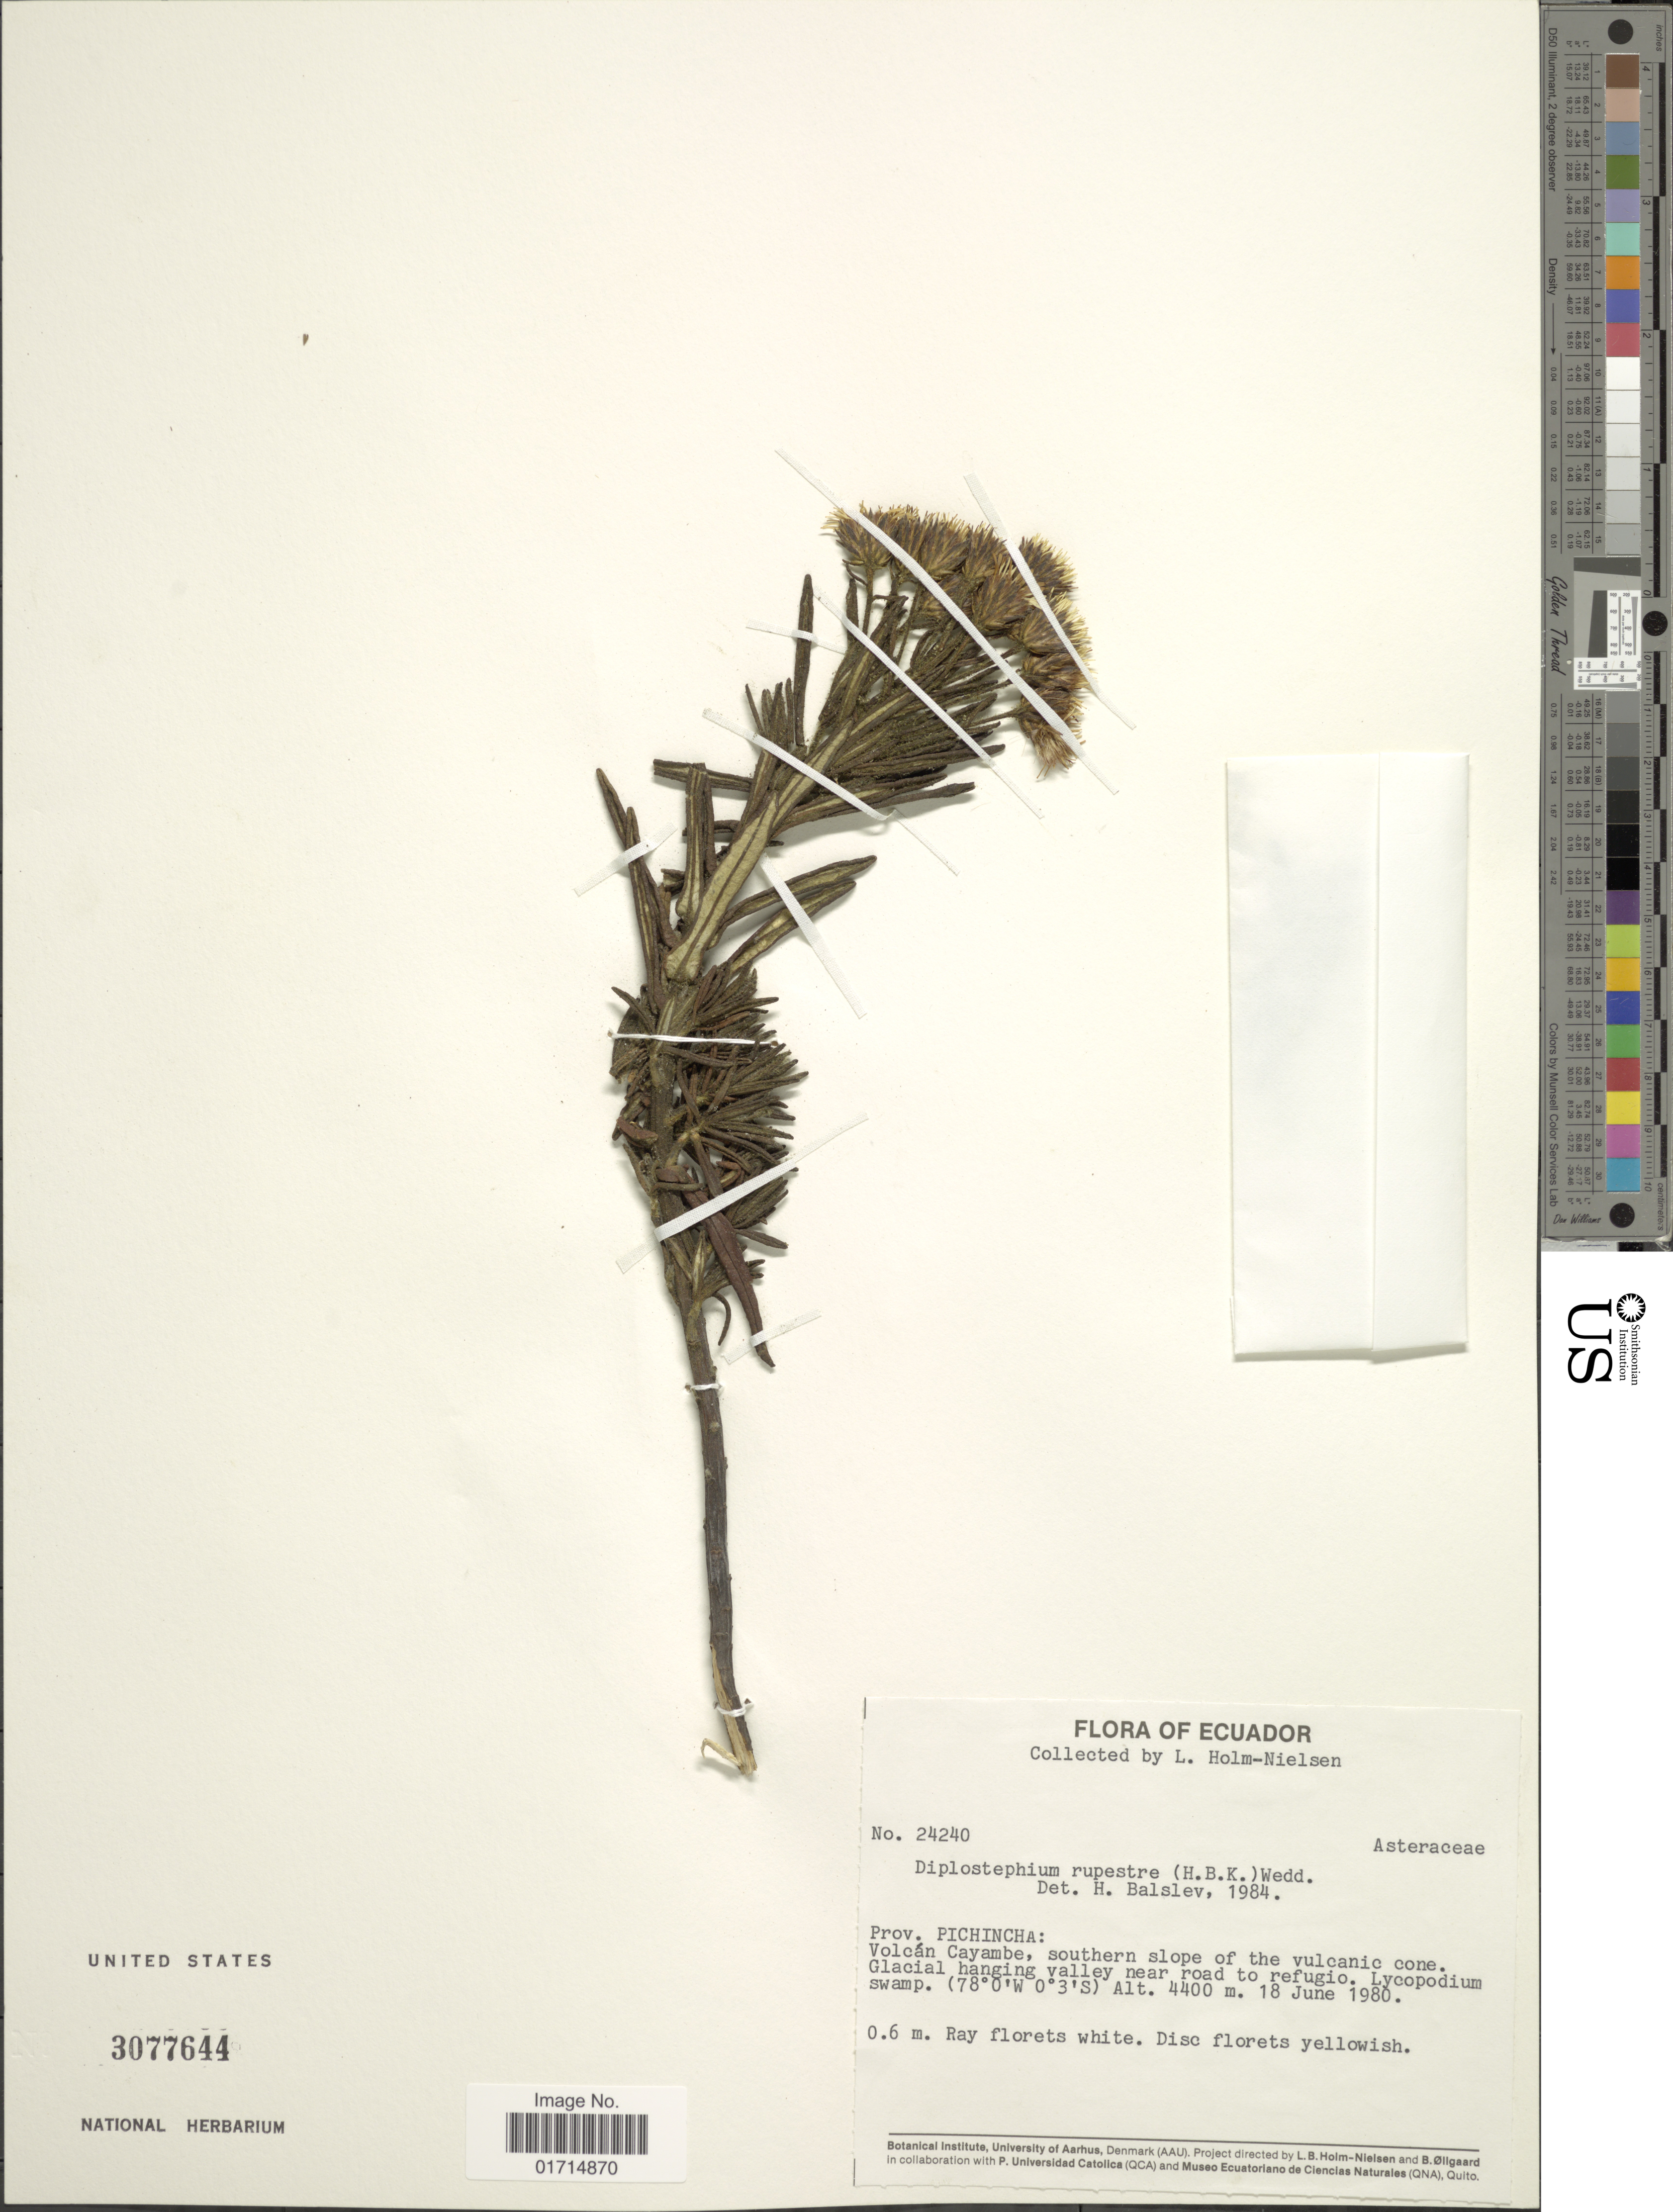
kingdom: Plantae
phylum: Tracheophyta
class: Magnoliopsida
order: Asterales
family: Asteraceae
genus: Diplostephium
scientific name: Diplostephium rupestre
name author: (Kunth) Wedd.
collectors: L. B. Holm-Nielsen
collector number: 24240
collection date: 1980-06-18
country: Ecuador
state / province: Pichincha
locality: Ecuador. Prov. Pichincha: Volcan Cayambe, southern slope of the vulcanic cone. Glacial hangin valley near road to refugio.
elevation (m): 4400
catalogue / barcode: US 3077644